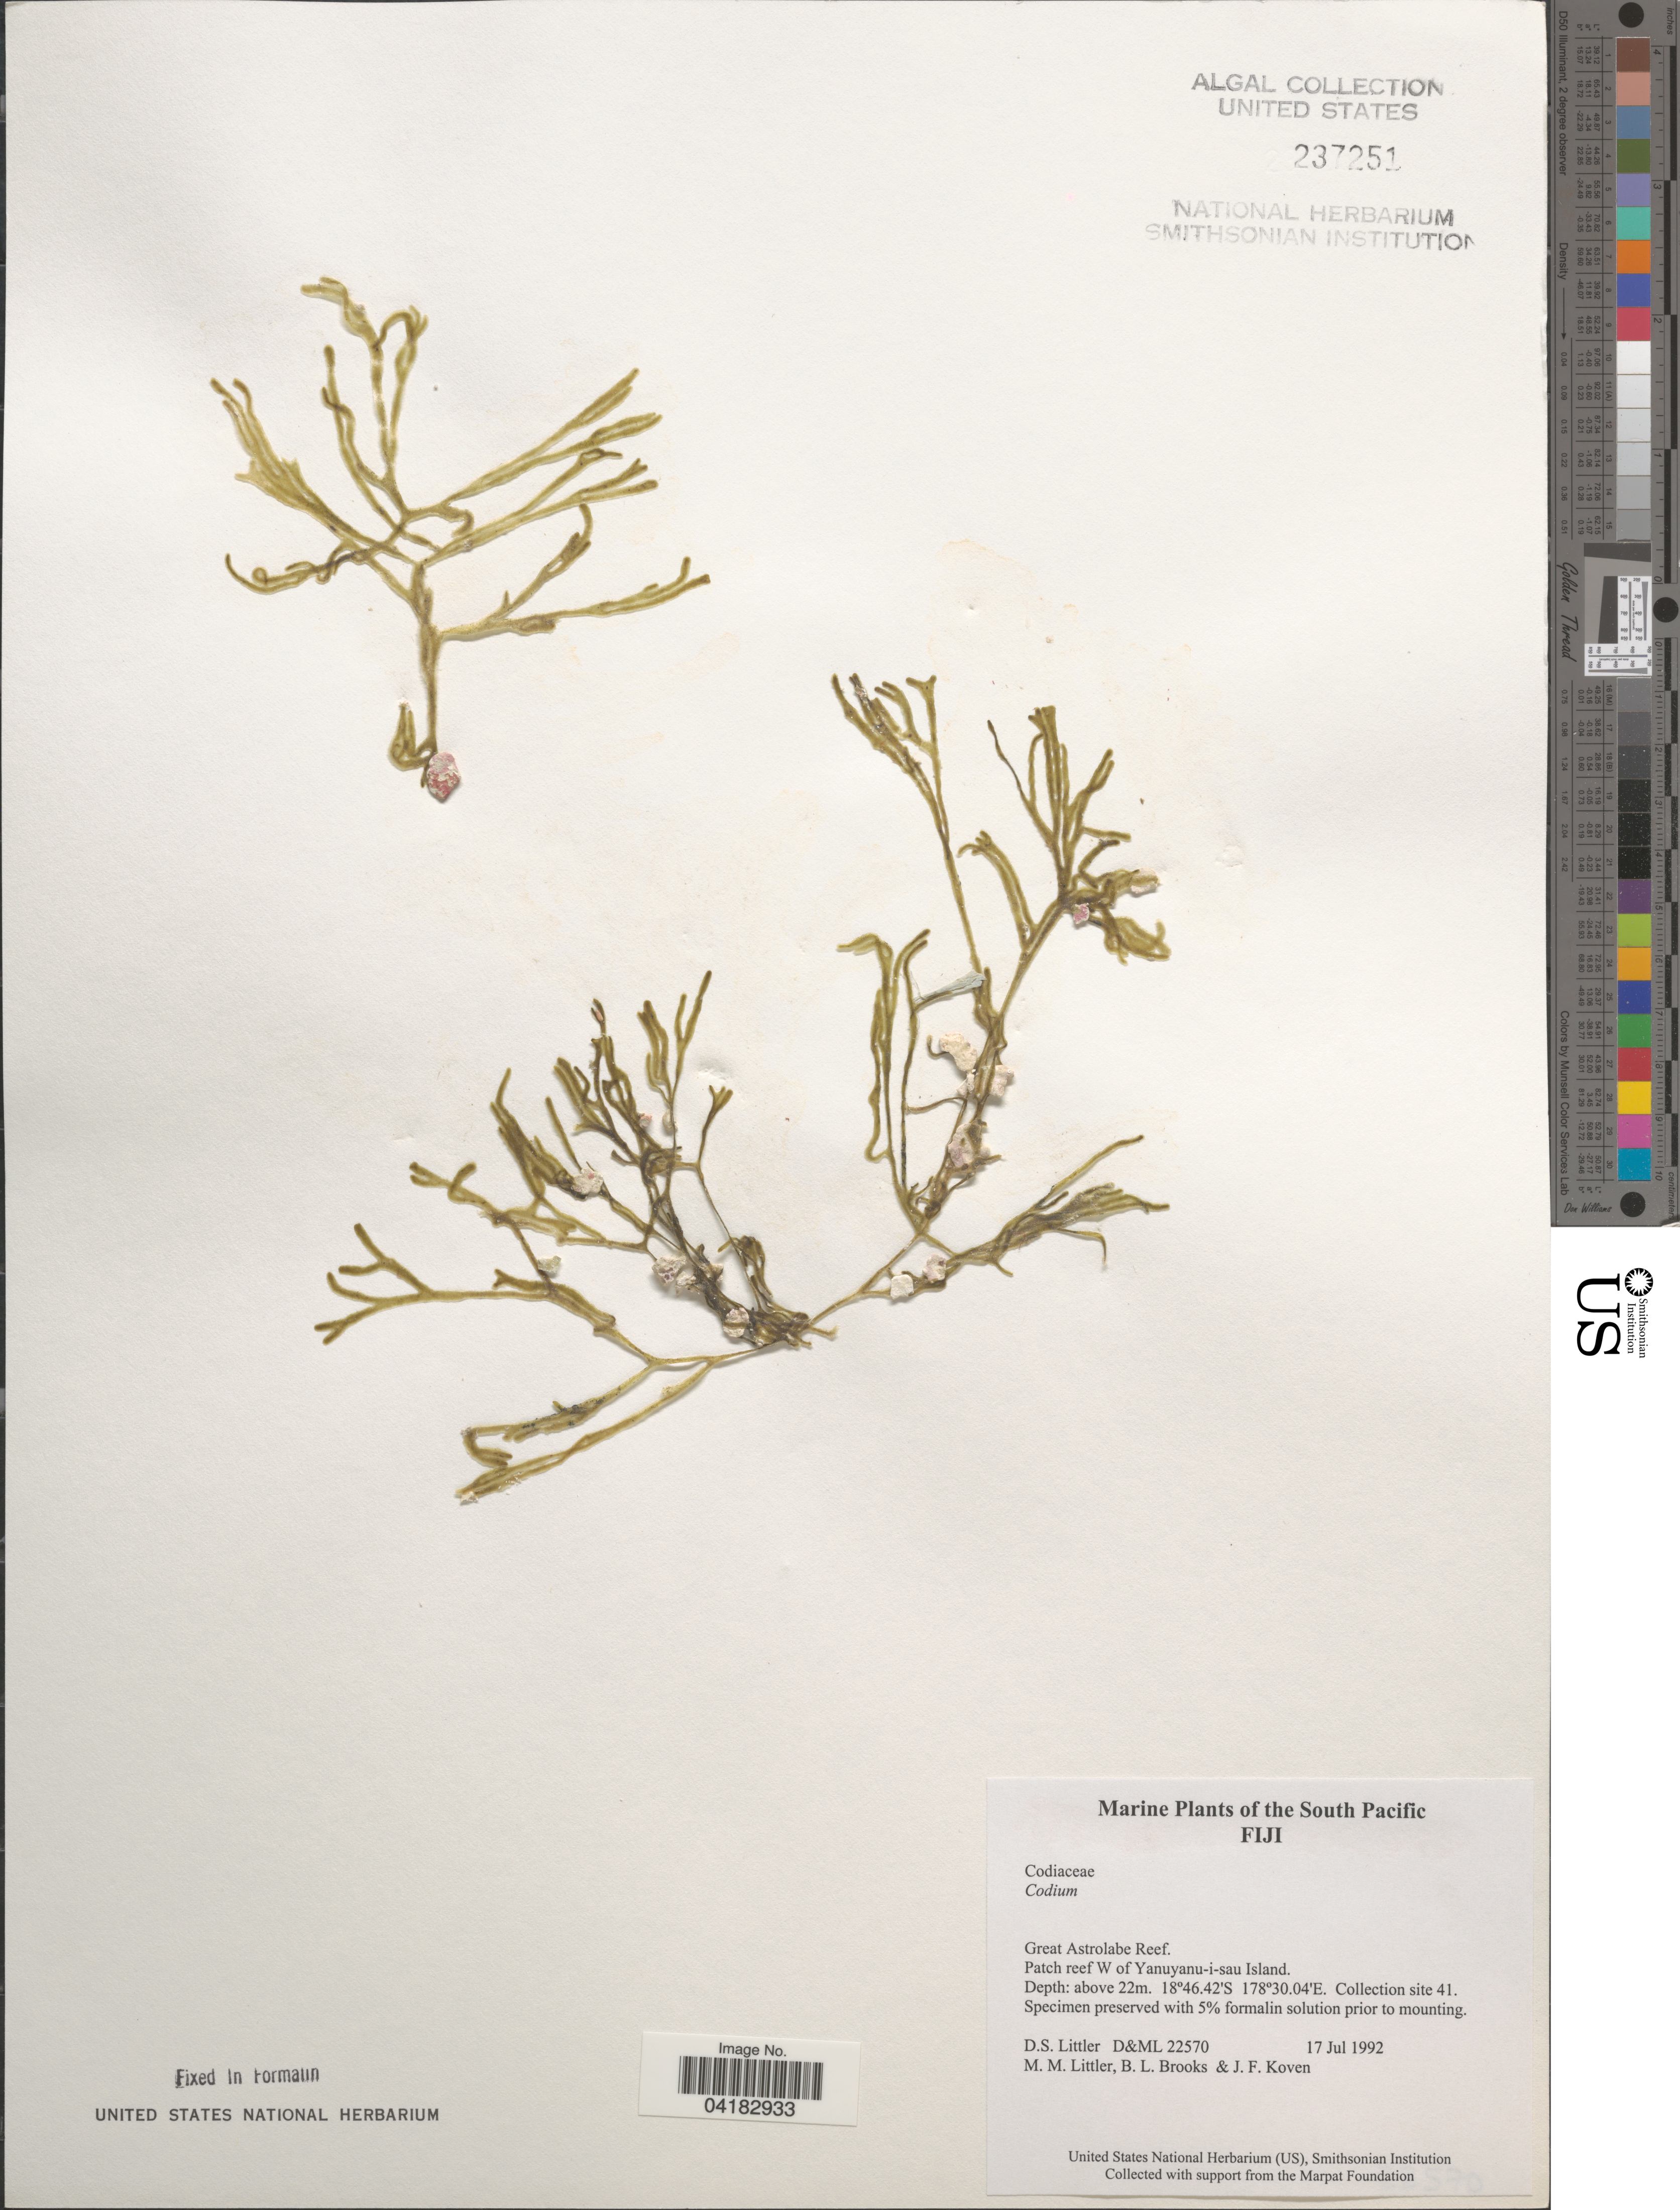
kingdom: Plantae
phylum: Chlorophyta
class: Ulvophyceae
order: Bryopsidales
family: Codiaceae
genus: Codium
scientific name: Codium sp.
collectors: D. S. Littler, B. Brooks & J. Koven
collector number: D&ML22570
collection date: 1992-07-17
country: Fiji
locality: South Pacific. Great Astrolabe Reef. Patch reef W of Yanuyanu-i-sau Island. Collection site 41.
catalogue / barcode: US 237251